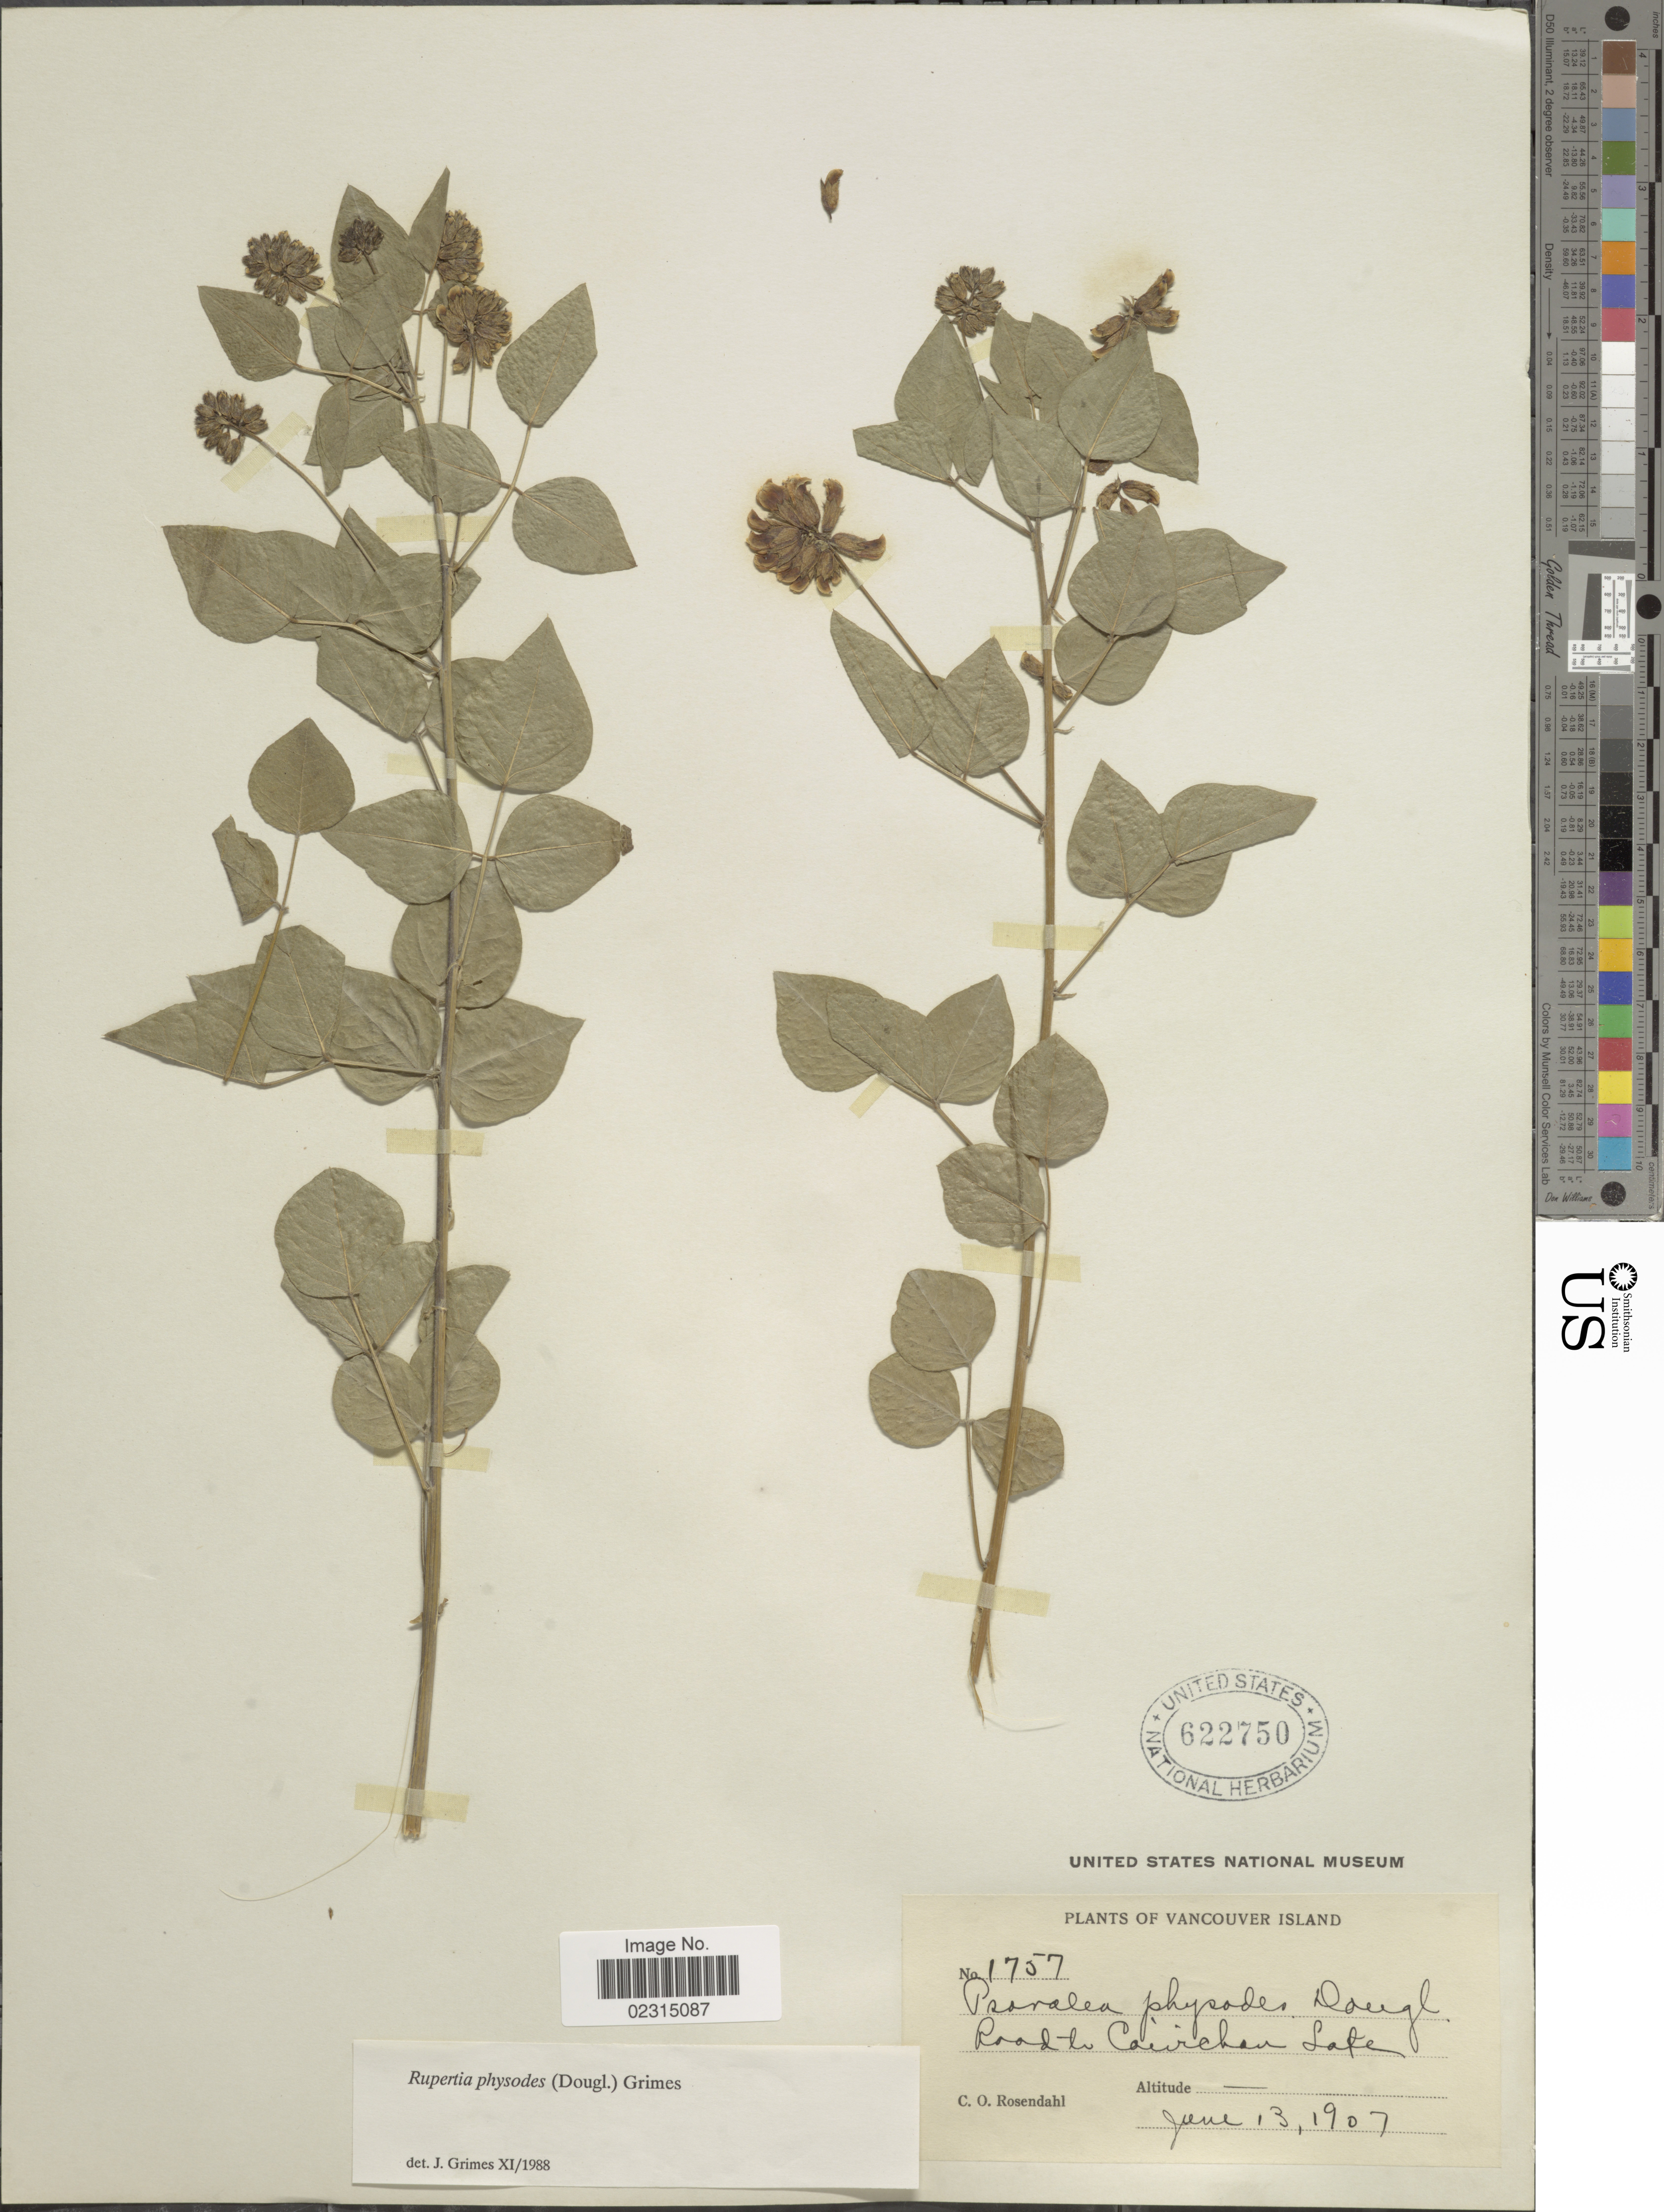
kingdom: Plantae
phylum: Tracheophyta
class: Magnoliopsida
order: Fabales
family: Fabaceae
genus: Rupertia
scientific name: Rupertia physodes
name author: (Douglas) J.W. Grimes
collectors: C. O. Rosendahl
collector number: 1757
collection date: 1907-06-13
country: Canada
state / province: British Columbia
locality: Vancouver Island, Road to Cairchau Lake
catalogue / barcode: US 622750